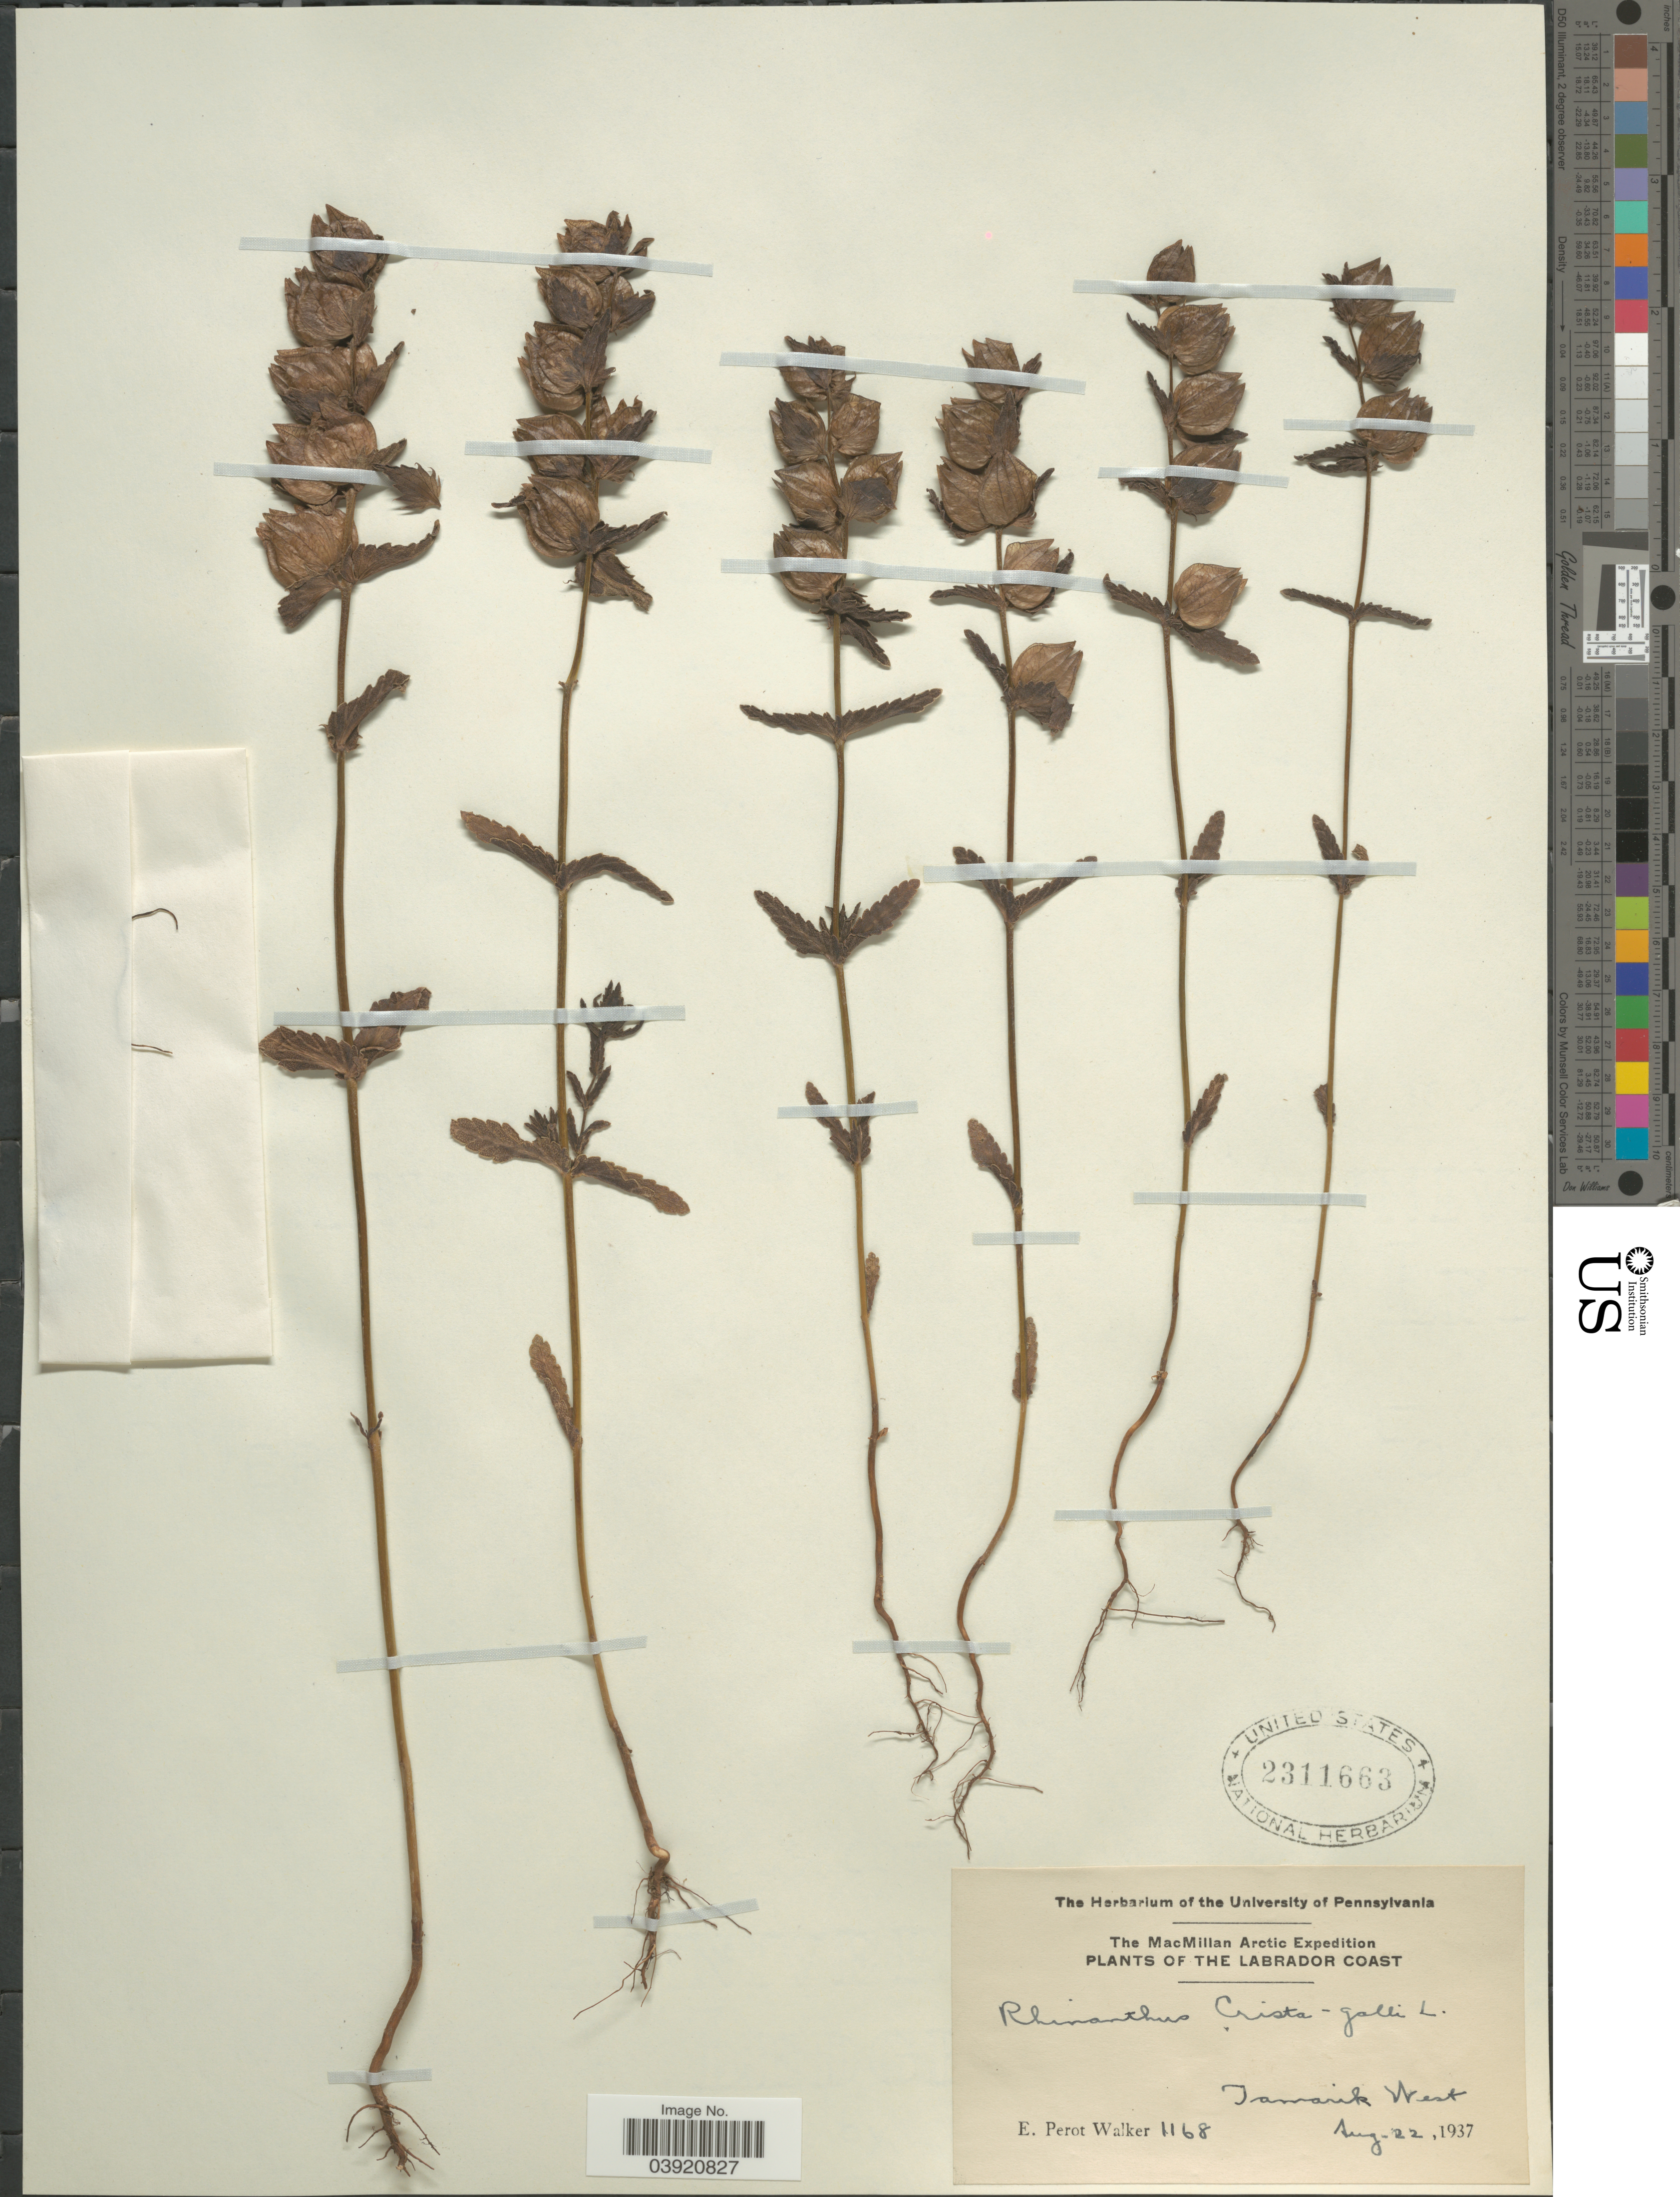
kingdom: Plantae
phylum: Tracheophyta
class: Magnoliopsida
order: Lamiales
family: Orobanchaceae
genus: Rhinanthus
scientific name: Rhinanthus crista-galli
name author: L.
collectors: E. Walker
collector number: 1168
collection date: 1937-08-22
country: Canada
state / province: Newfoundland and Labrador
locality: The Labrador Coast. Tamarik West.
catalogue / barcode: US 2311663